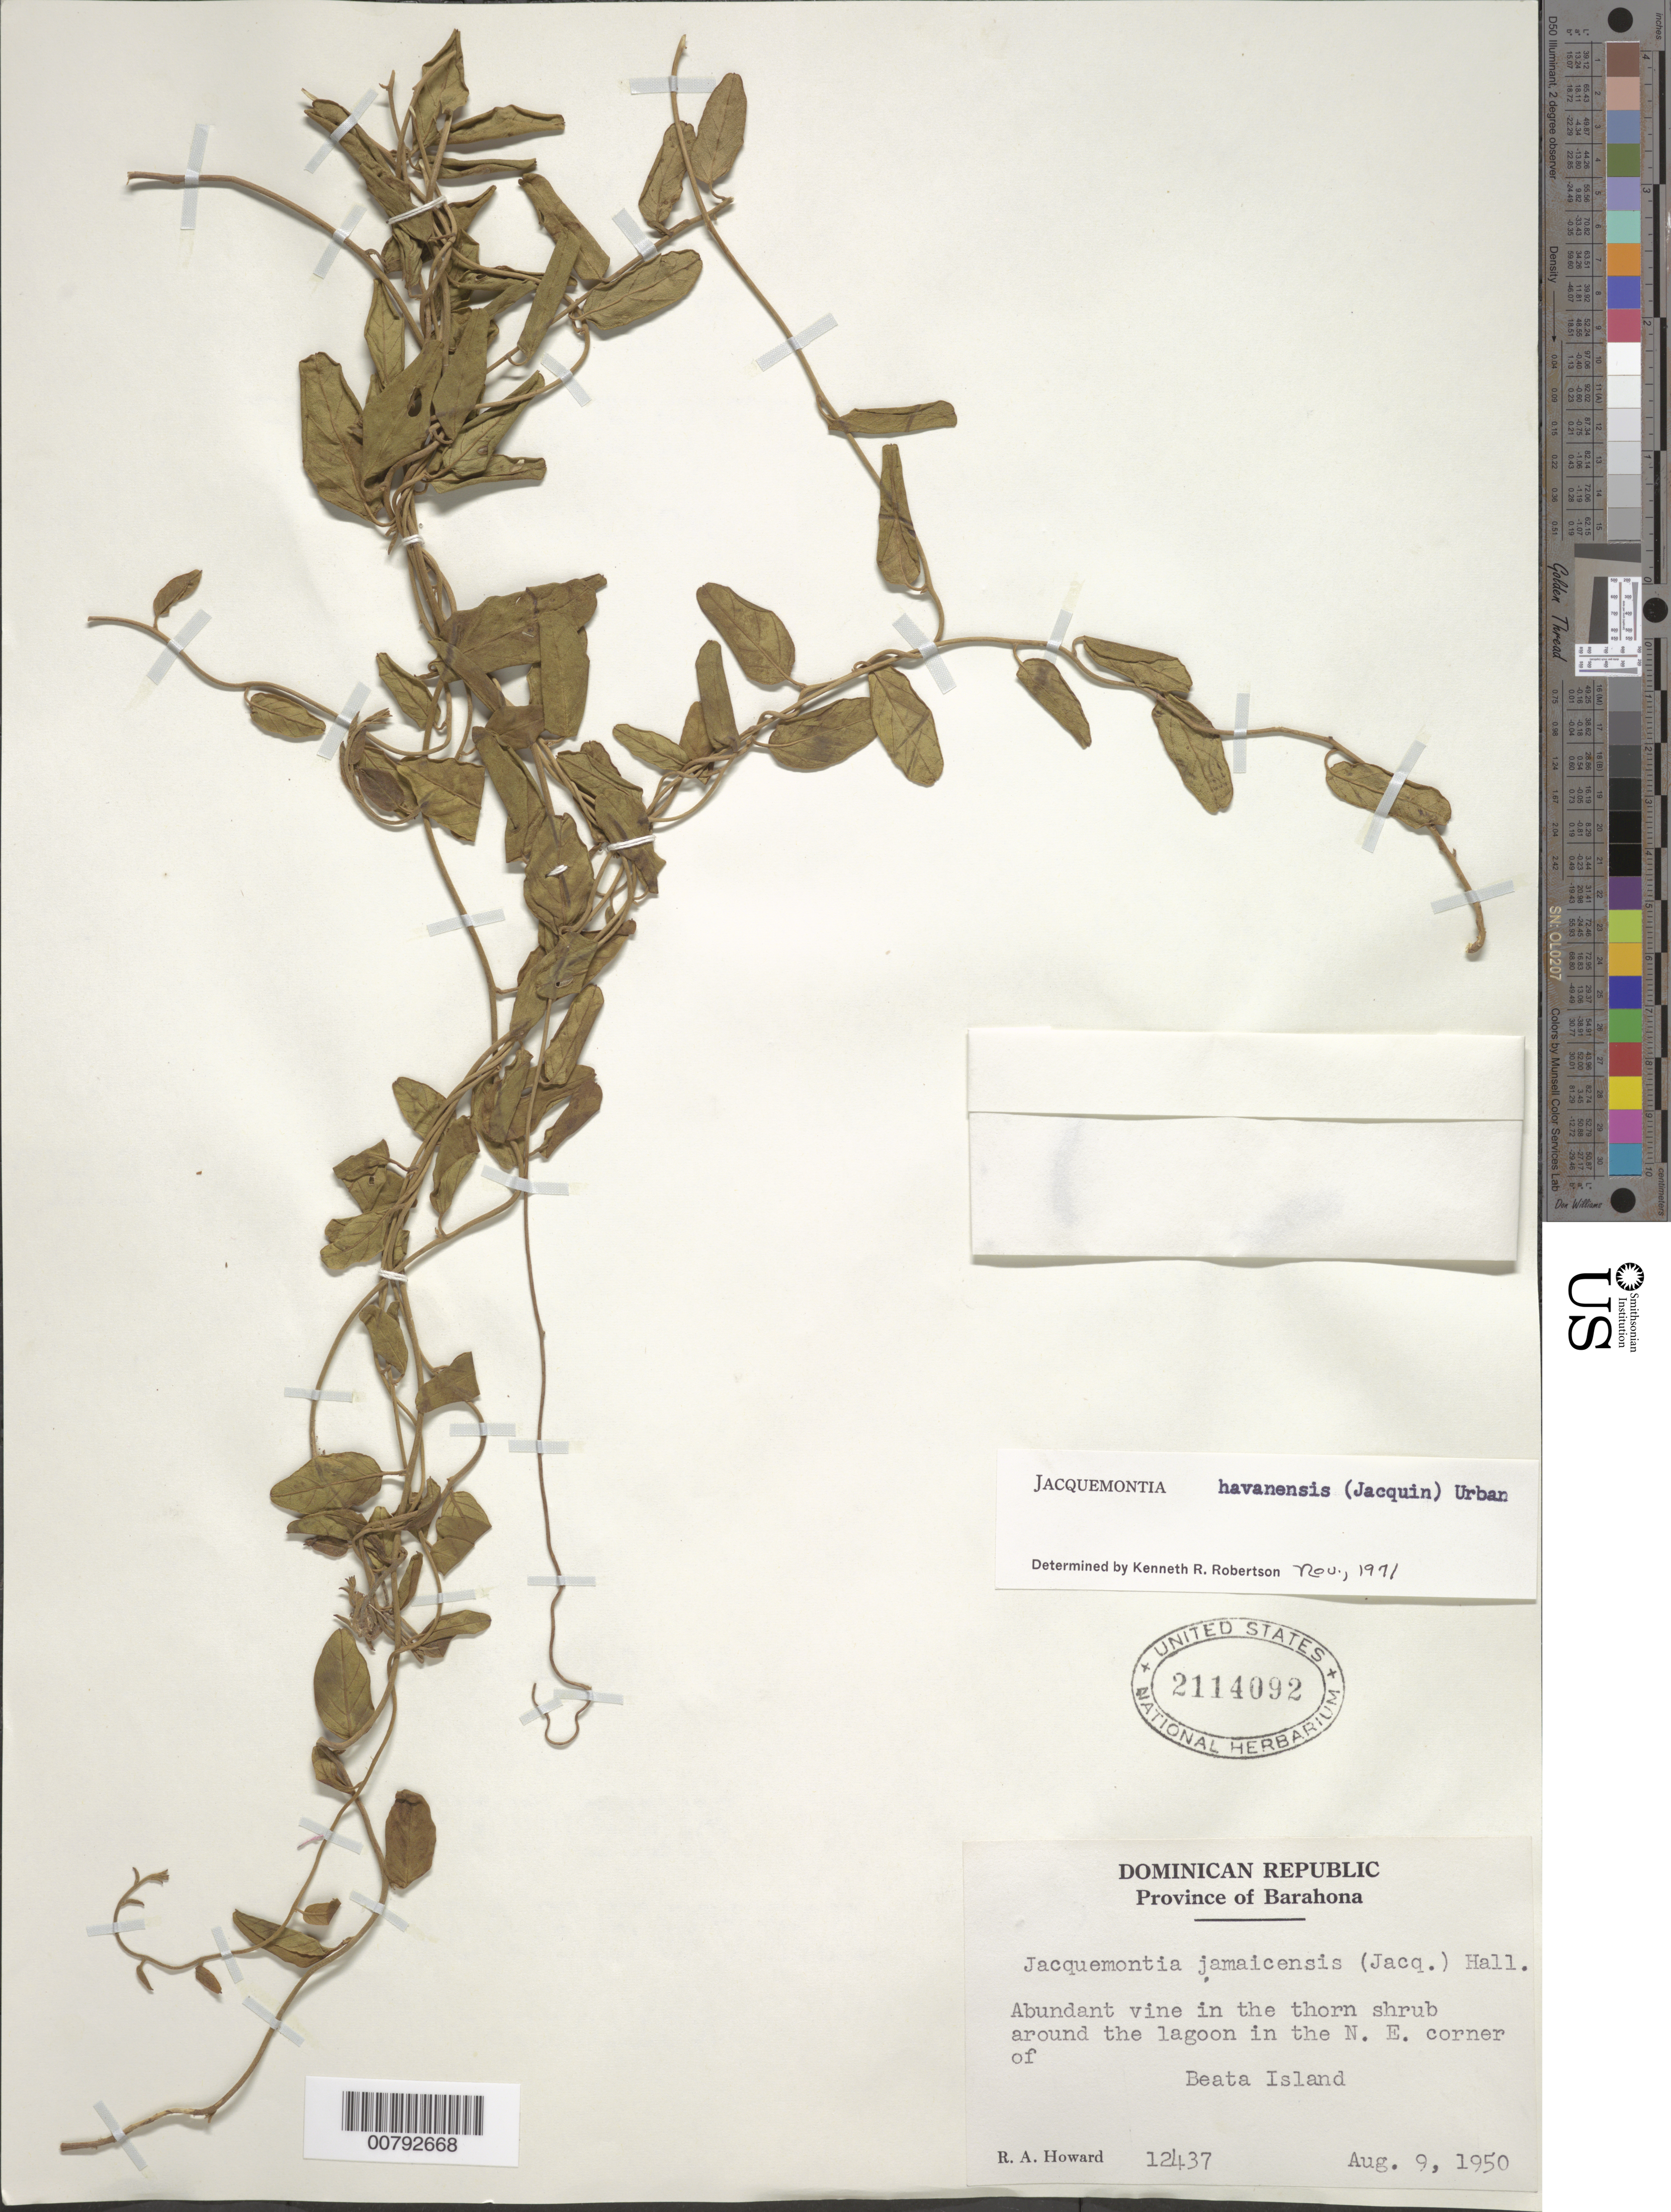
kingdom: Plantae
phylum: Tracheophyta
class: Magnoliopsida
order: Solanales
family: Convolvulaceae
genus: Jacquemontia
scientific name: Jacquemontia havanensis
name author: (Jacq.) Urb.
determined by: Robertson, K. R.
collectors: R. A. Howard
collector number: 12437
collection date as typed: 09 Aug 1950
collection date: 1950-08-09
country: Dominican Republic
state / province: Barahona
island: Hispaniola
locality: In the N.E. corner of Beata Island.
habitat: Around the lagoon.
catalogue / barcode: US 2114092